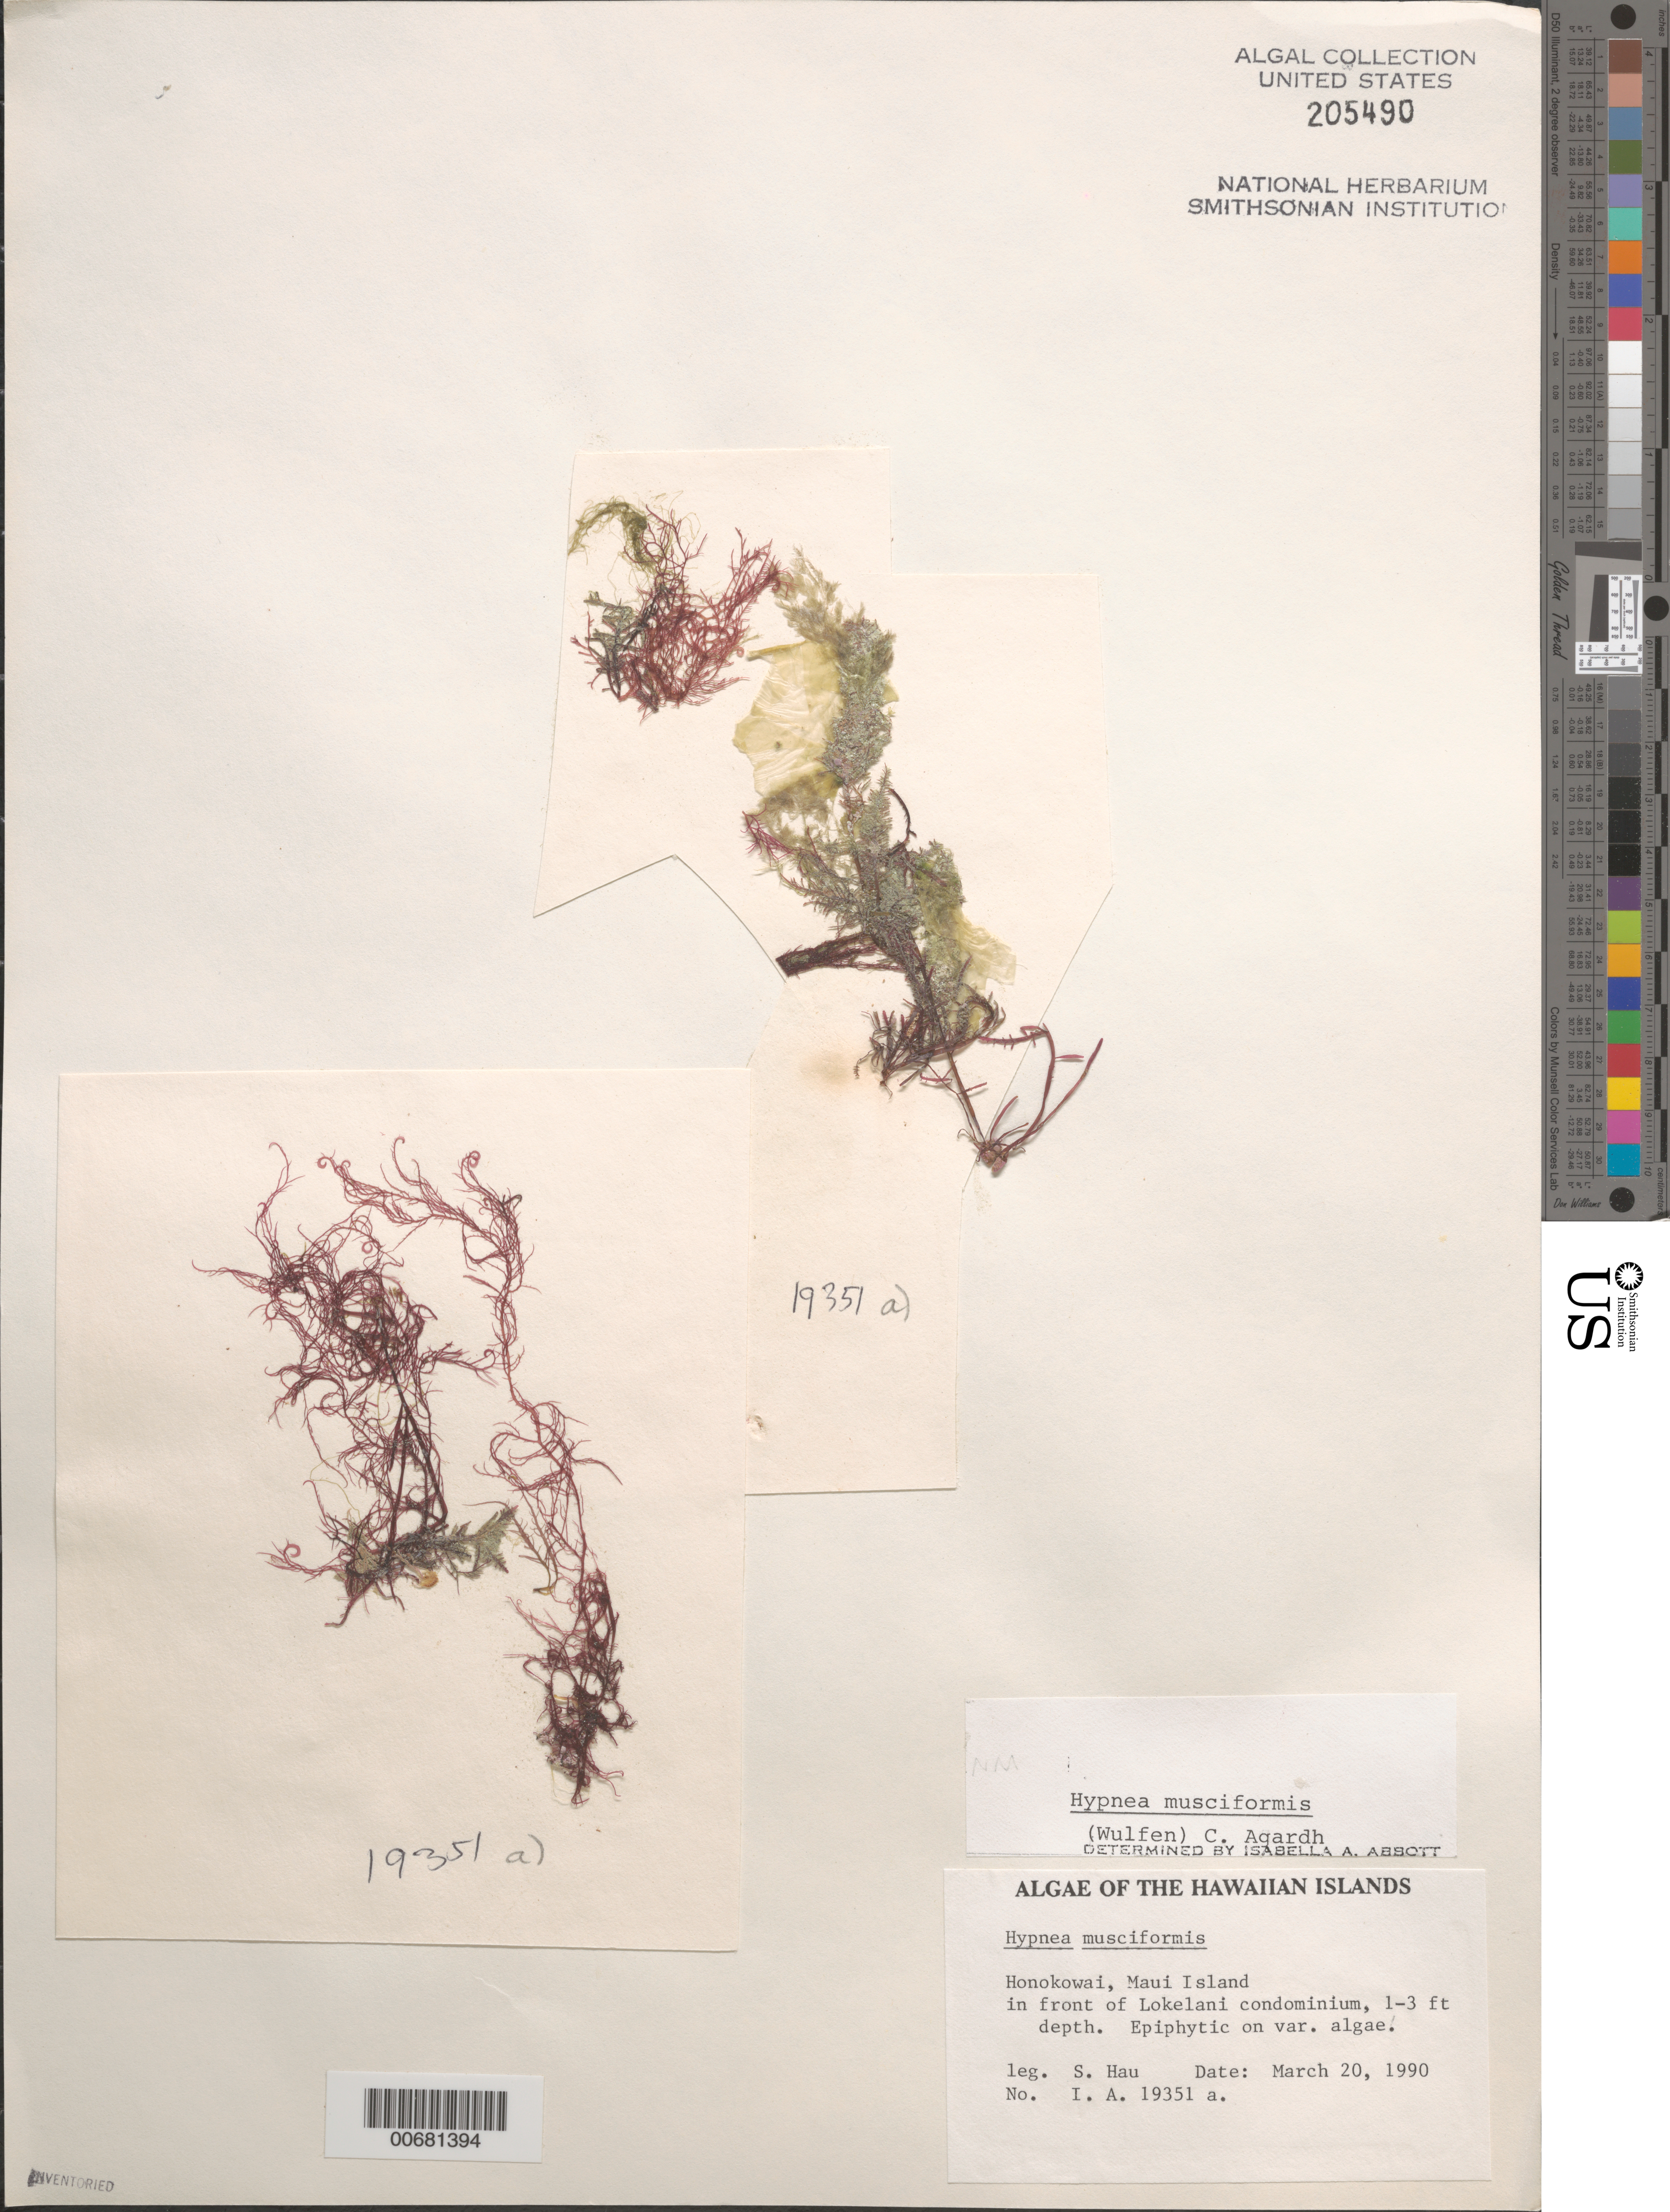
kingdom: Plantae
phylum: Rhodophyta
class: Florideophyceae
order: Gigartinales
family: Cystocloniaceae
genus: Hypnea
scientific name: Hypnea musciformis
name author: (Wulfen) J.V.Lamouroux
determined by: Abbott, Isabella A.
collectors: S. Hau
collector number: IAA 19351a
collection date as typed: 20 Mar 1990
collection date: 1990-03-20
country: United States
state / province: Hawaii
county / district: Maui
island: Maui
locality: Honokowai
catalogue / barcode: US 205490